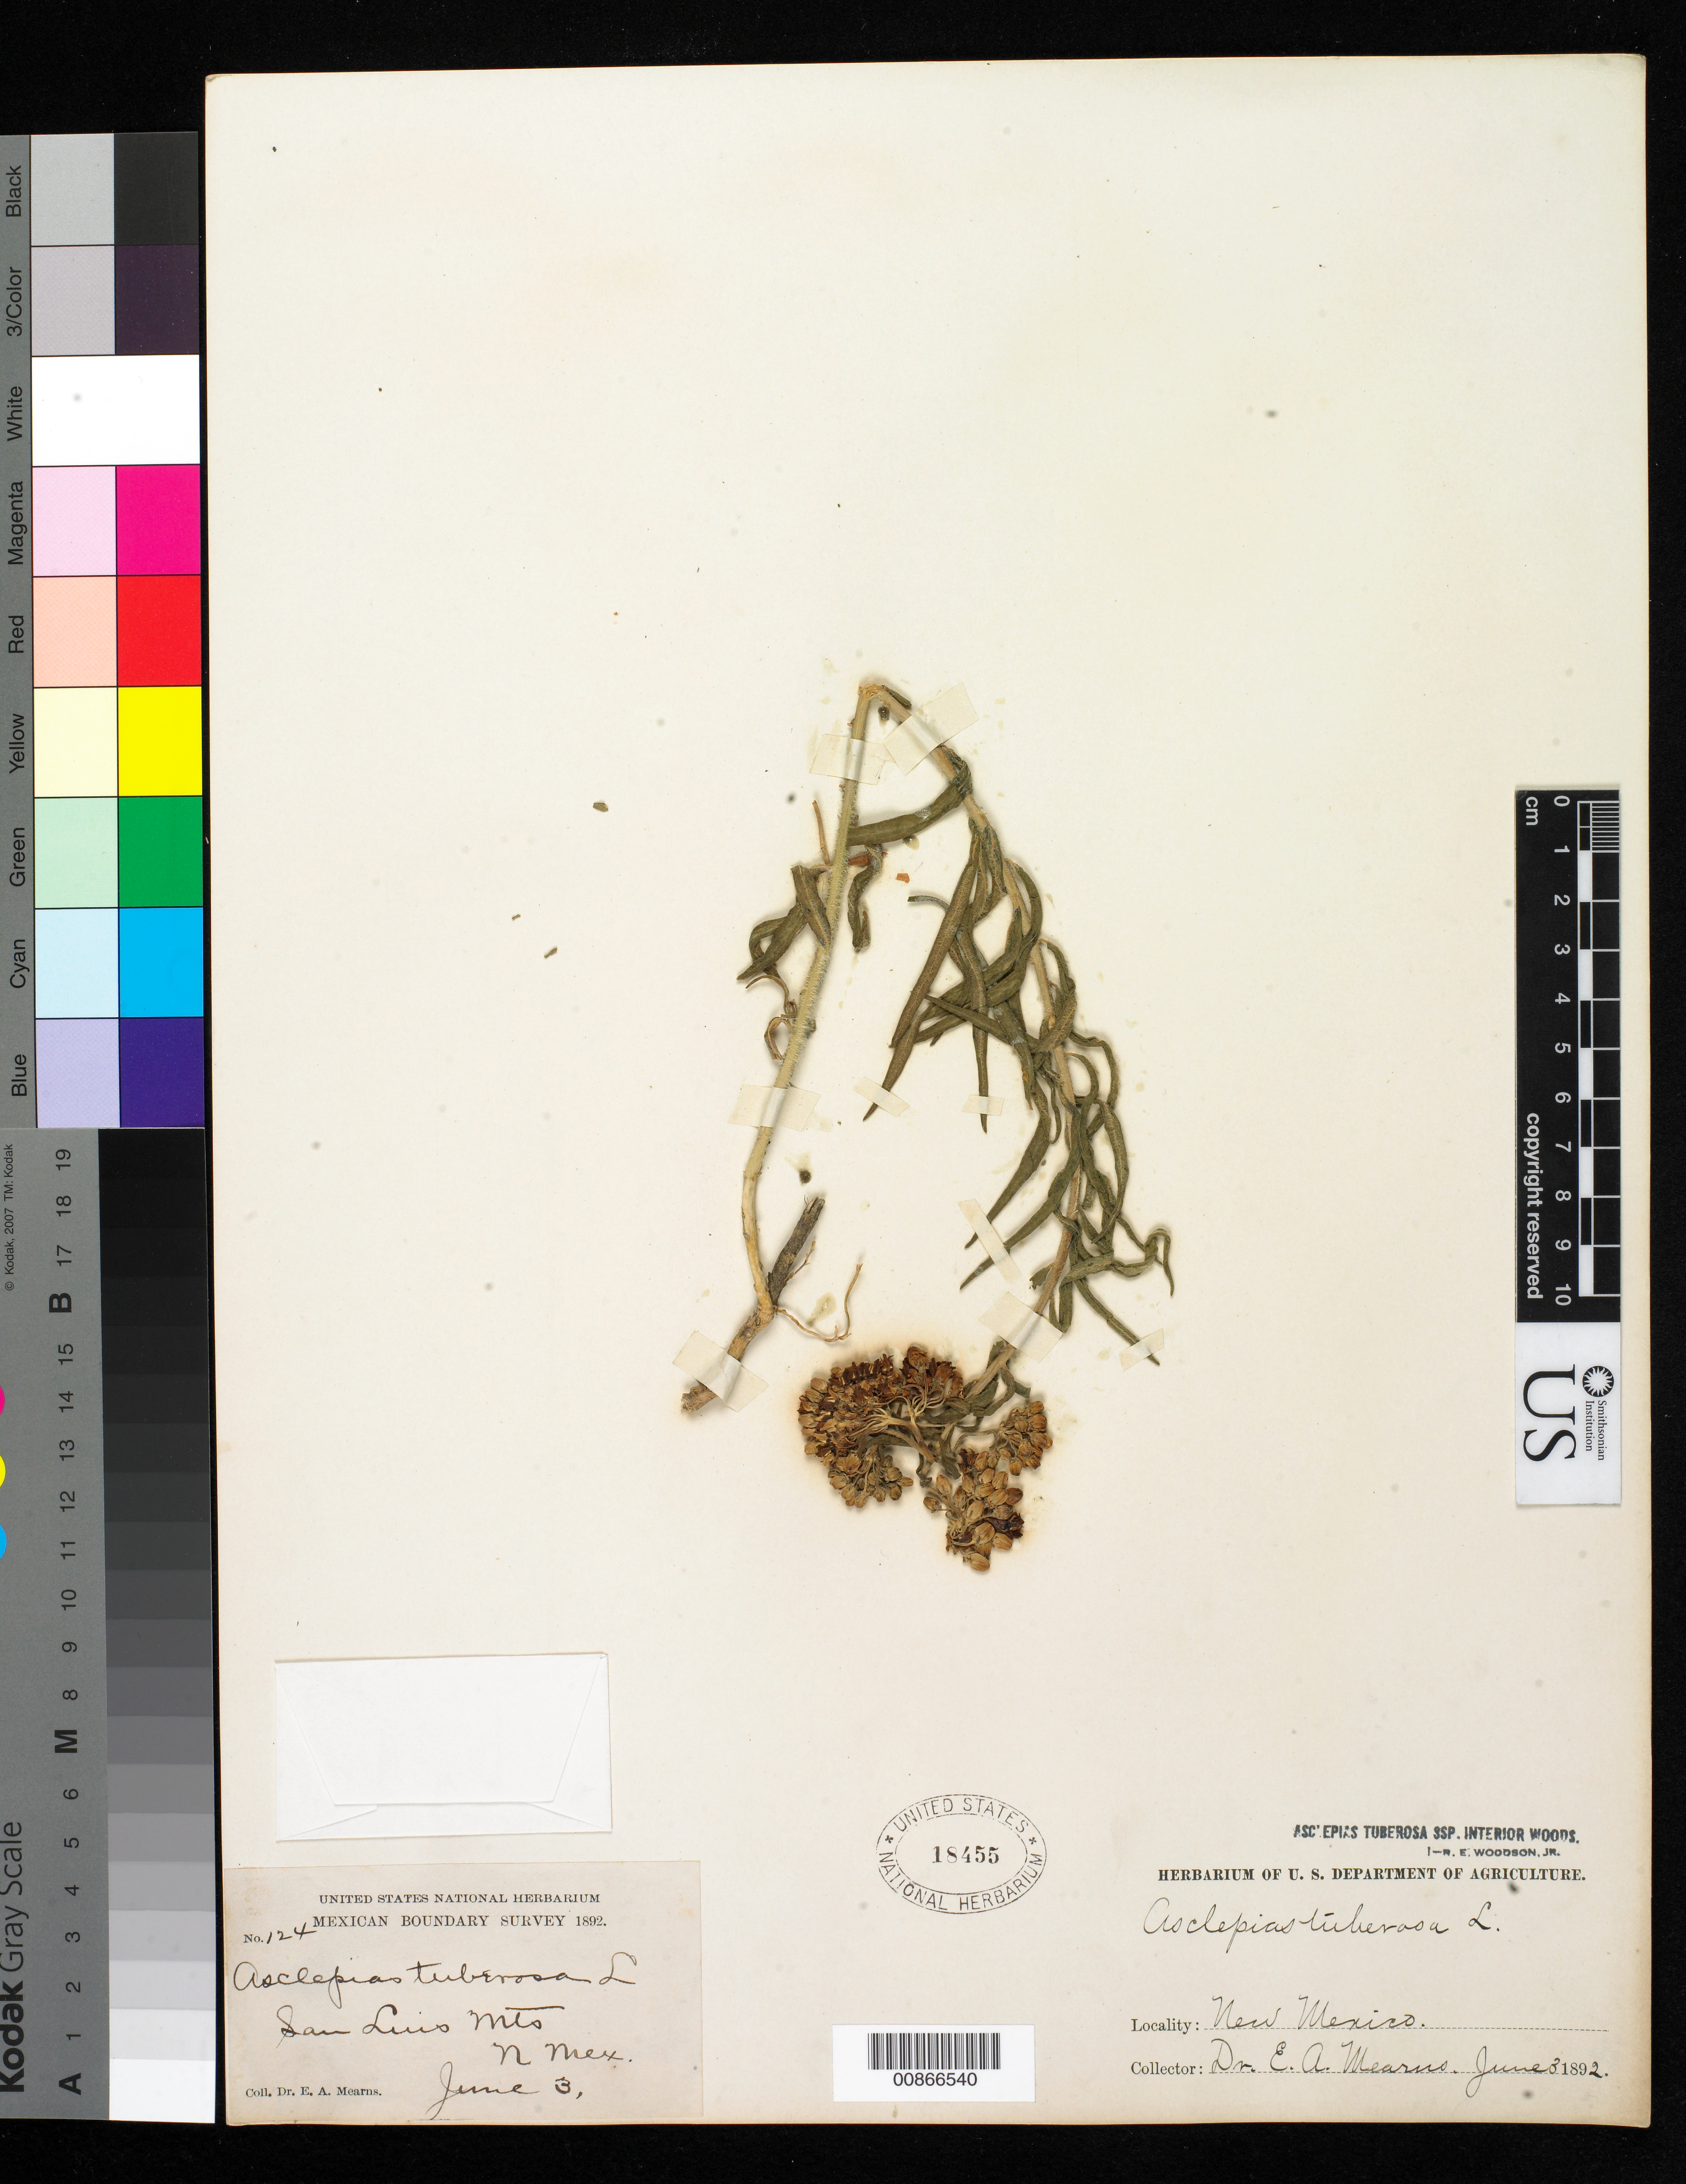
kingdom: Plantae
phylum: Tracheophyta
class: Magnoliopsida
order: Gentianales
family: Apocynaceae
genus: Asclepias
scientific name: Asclepias tuberosa subsp. interior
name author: Woodson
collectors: E. A. Mearns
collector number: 124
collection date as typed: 03 Jun 1892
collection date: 1892-06-03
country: United States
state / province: New Mexico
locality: San Luis Mts., New Mexico.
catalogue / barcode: US 18455